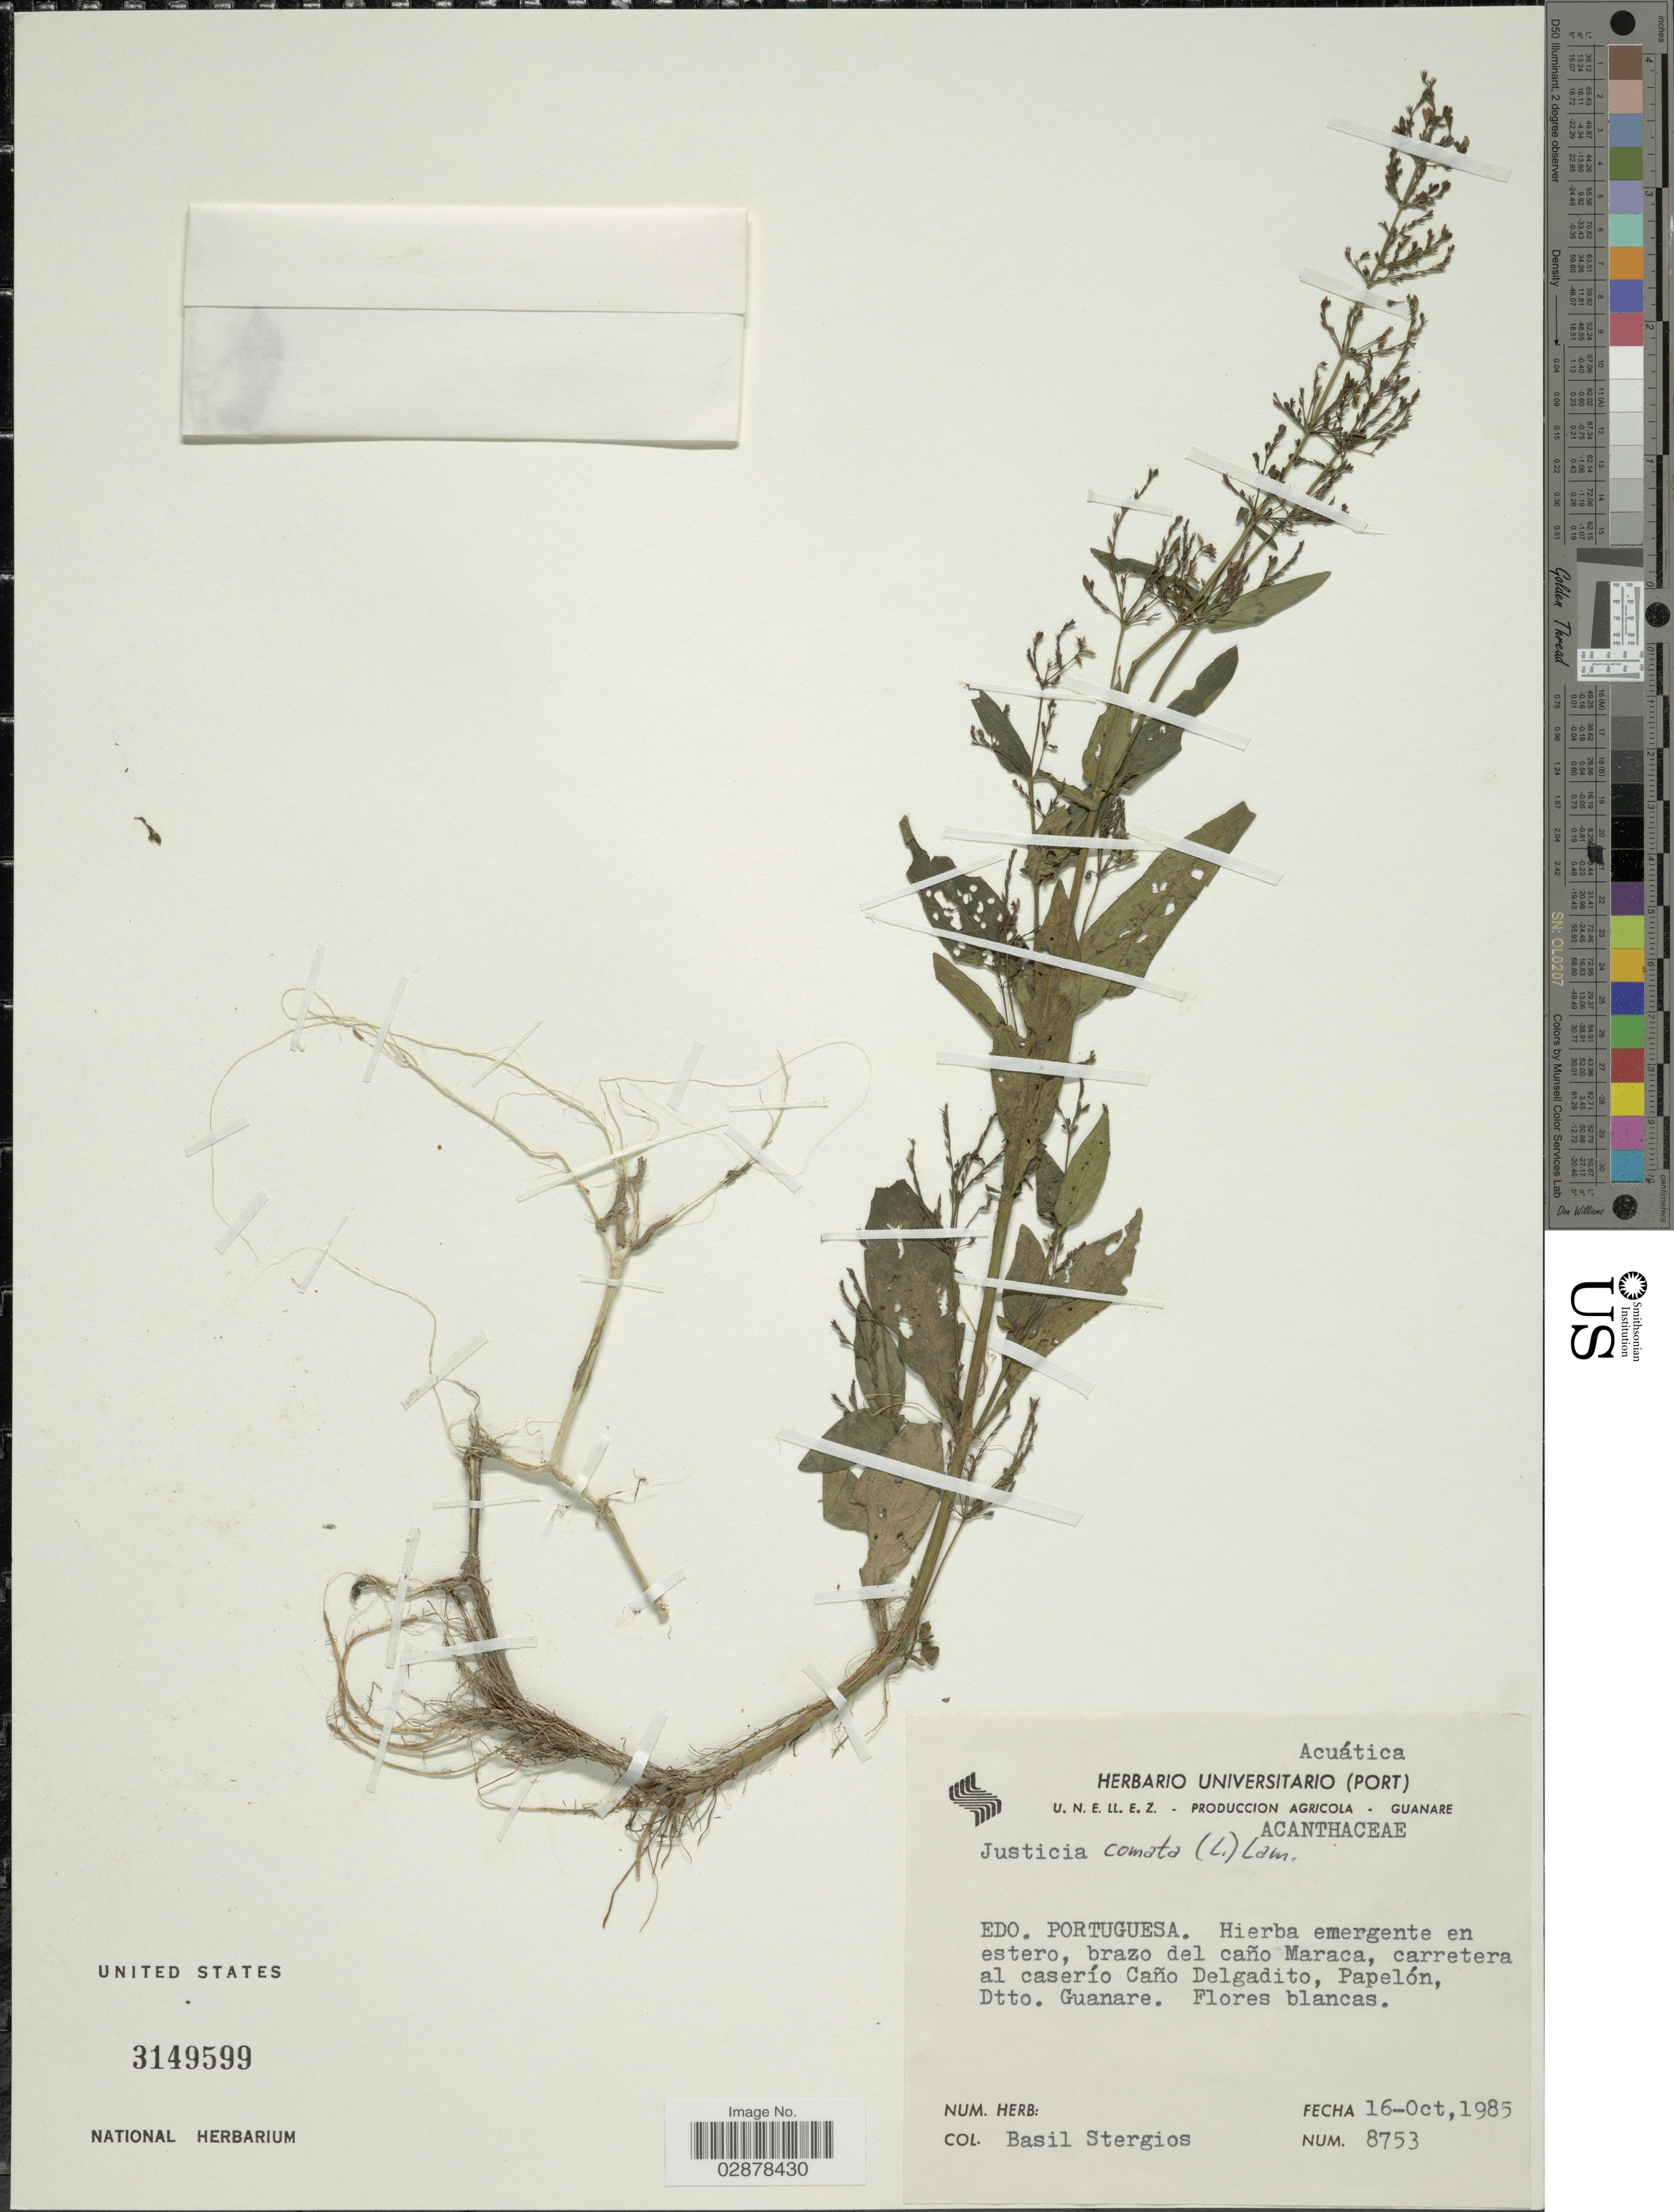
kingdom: Plantae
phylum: Tracheophyta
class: Magnoliopsida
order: Lamiales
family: Acanthaceae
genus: Justicia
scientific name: Justicia comata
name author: (L.) Lam.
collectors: B. G. Stergios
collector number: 8753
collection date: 1985-10-16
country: Venezuela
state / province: Portuguesa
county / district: Guanare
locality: Brazo del caño Maraca, carretera al caserío Caño Delgadito, Papelón.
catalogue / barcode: US 3149599